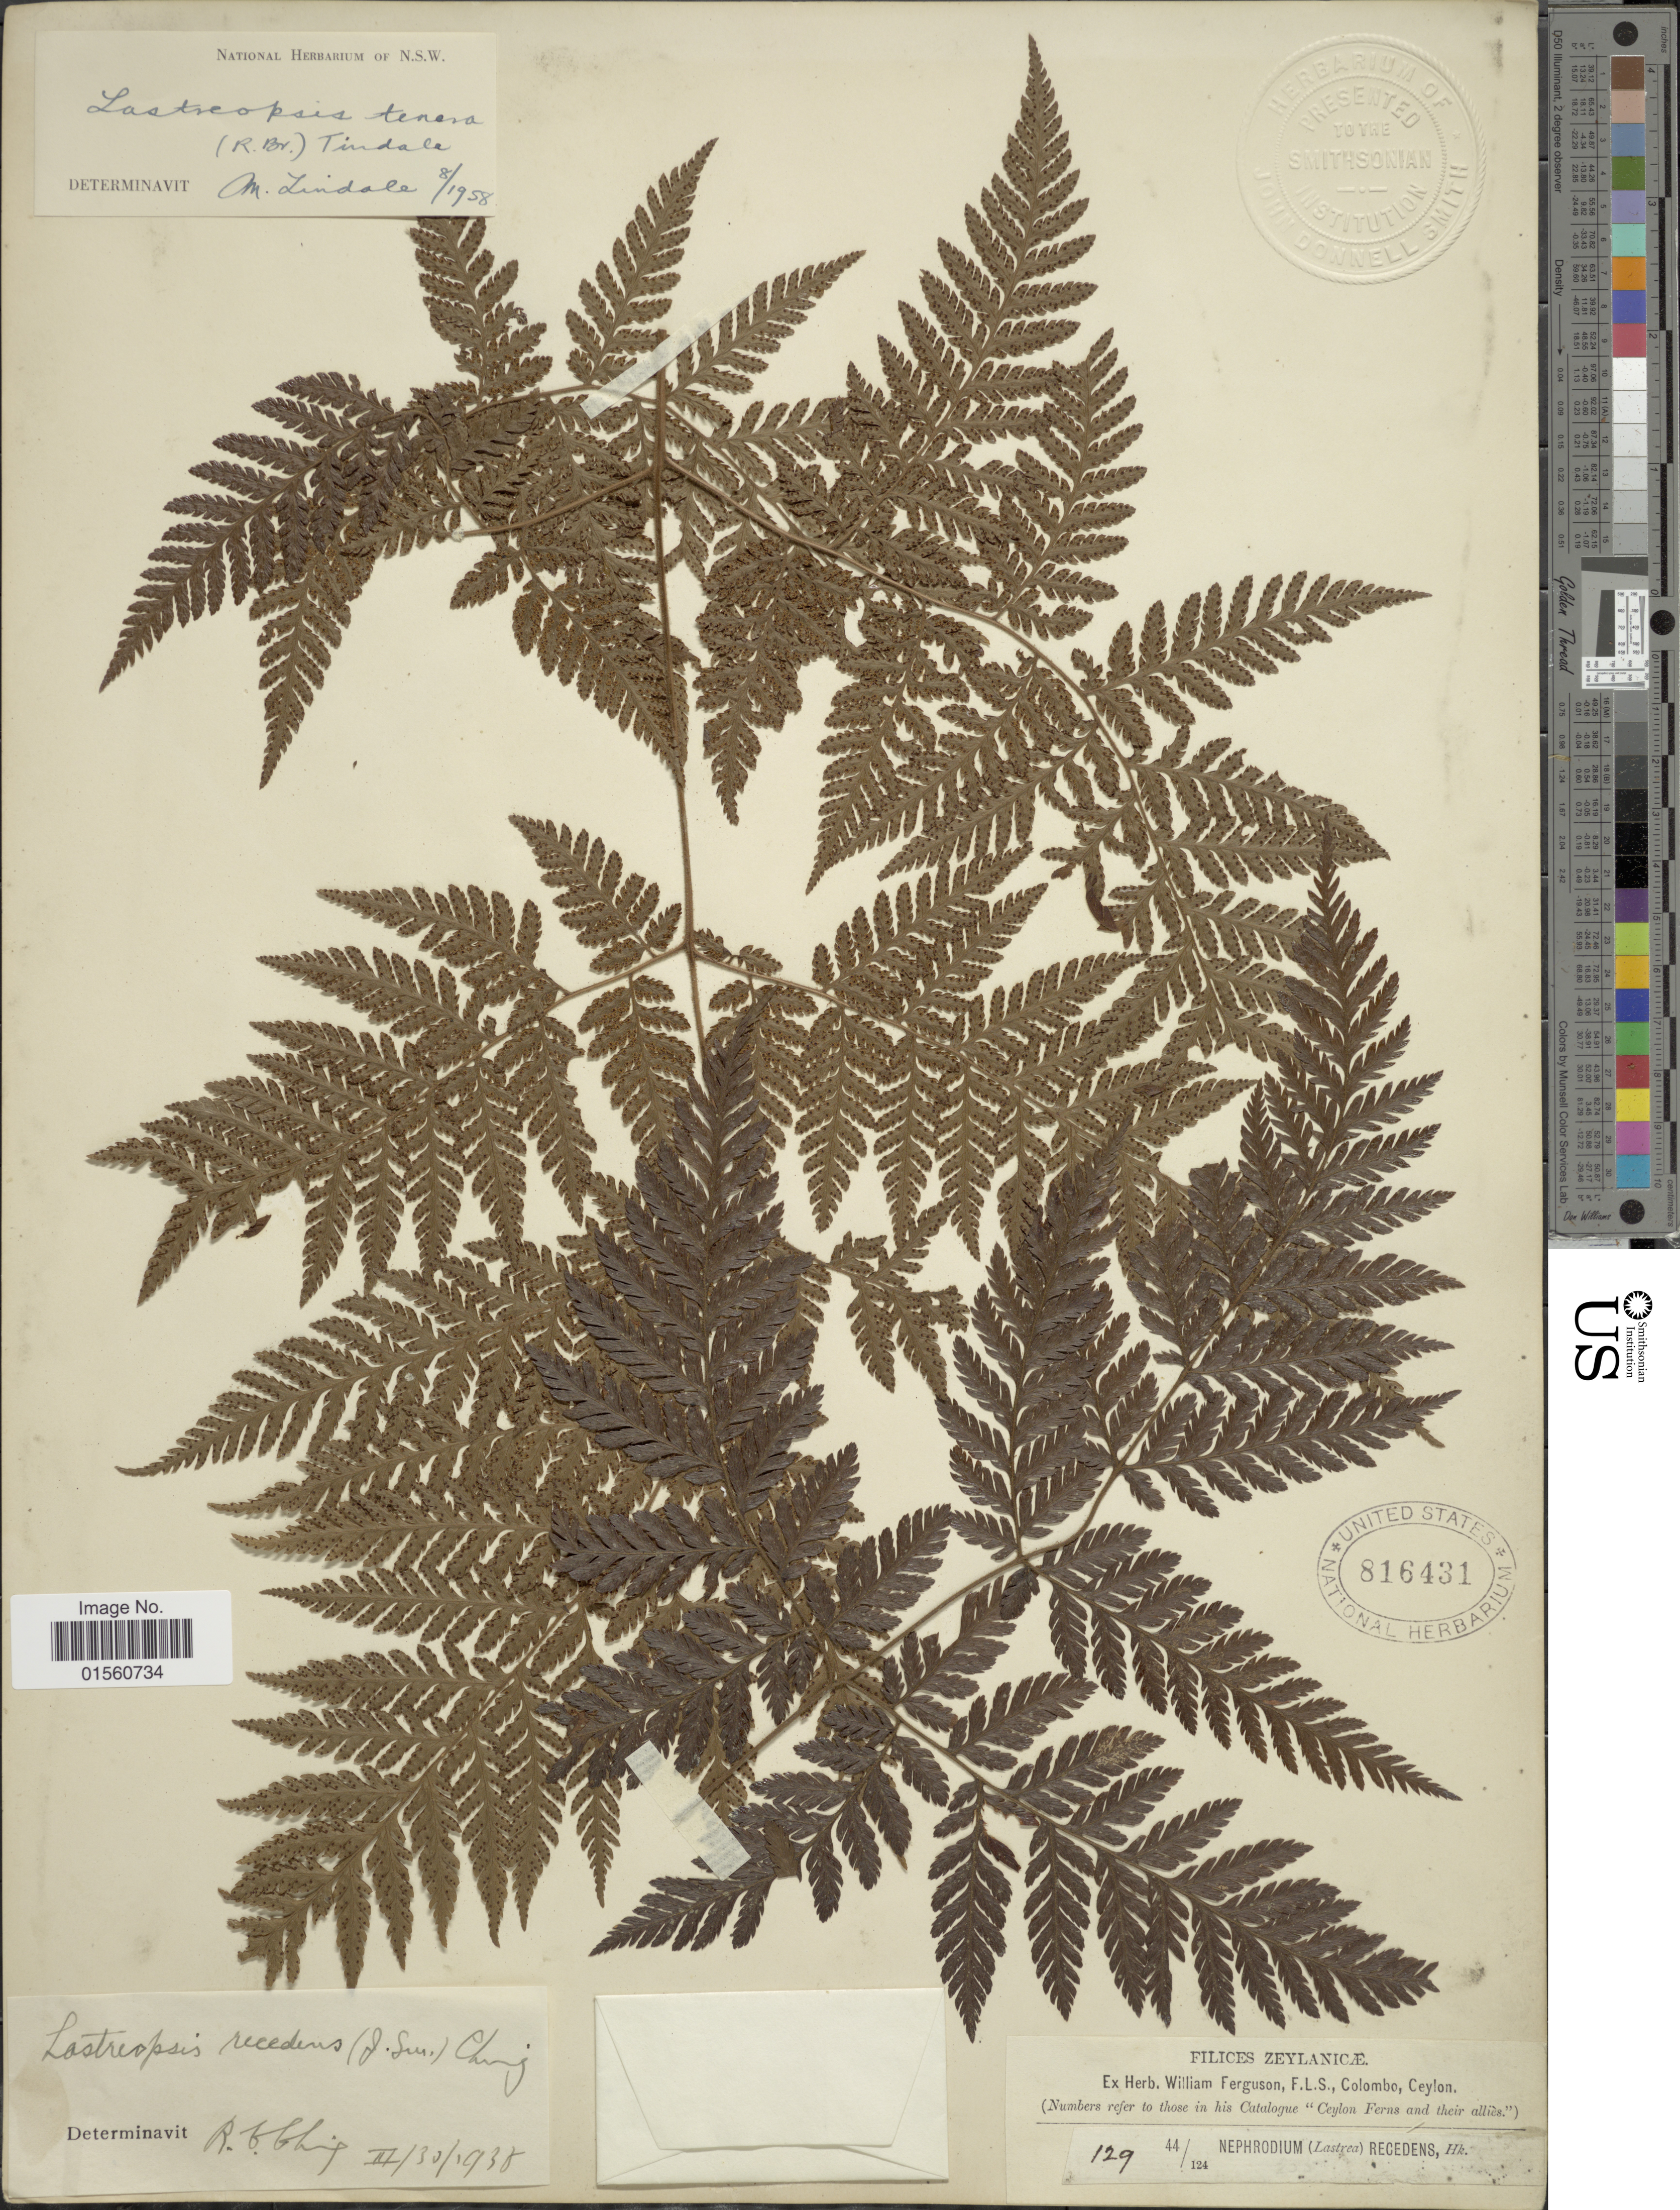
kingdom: Plantae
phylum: Tracheophyta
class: Polypodiopsida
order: Polypodiales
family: Dryopteridaceae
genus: Lastreopsis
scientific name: Lastreopsis tenera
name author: (R. Br.) Tindale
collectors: ex herb. William Ferguson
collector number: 129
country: Sri Lanka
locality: Fileces Zeylaniæ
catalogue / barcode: US 816431